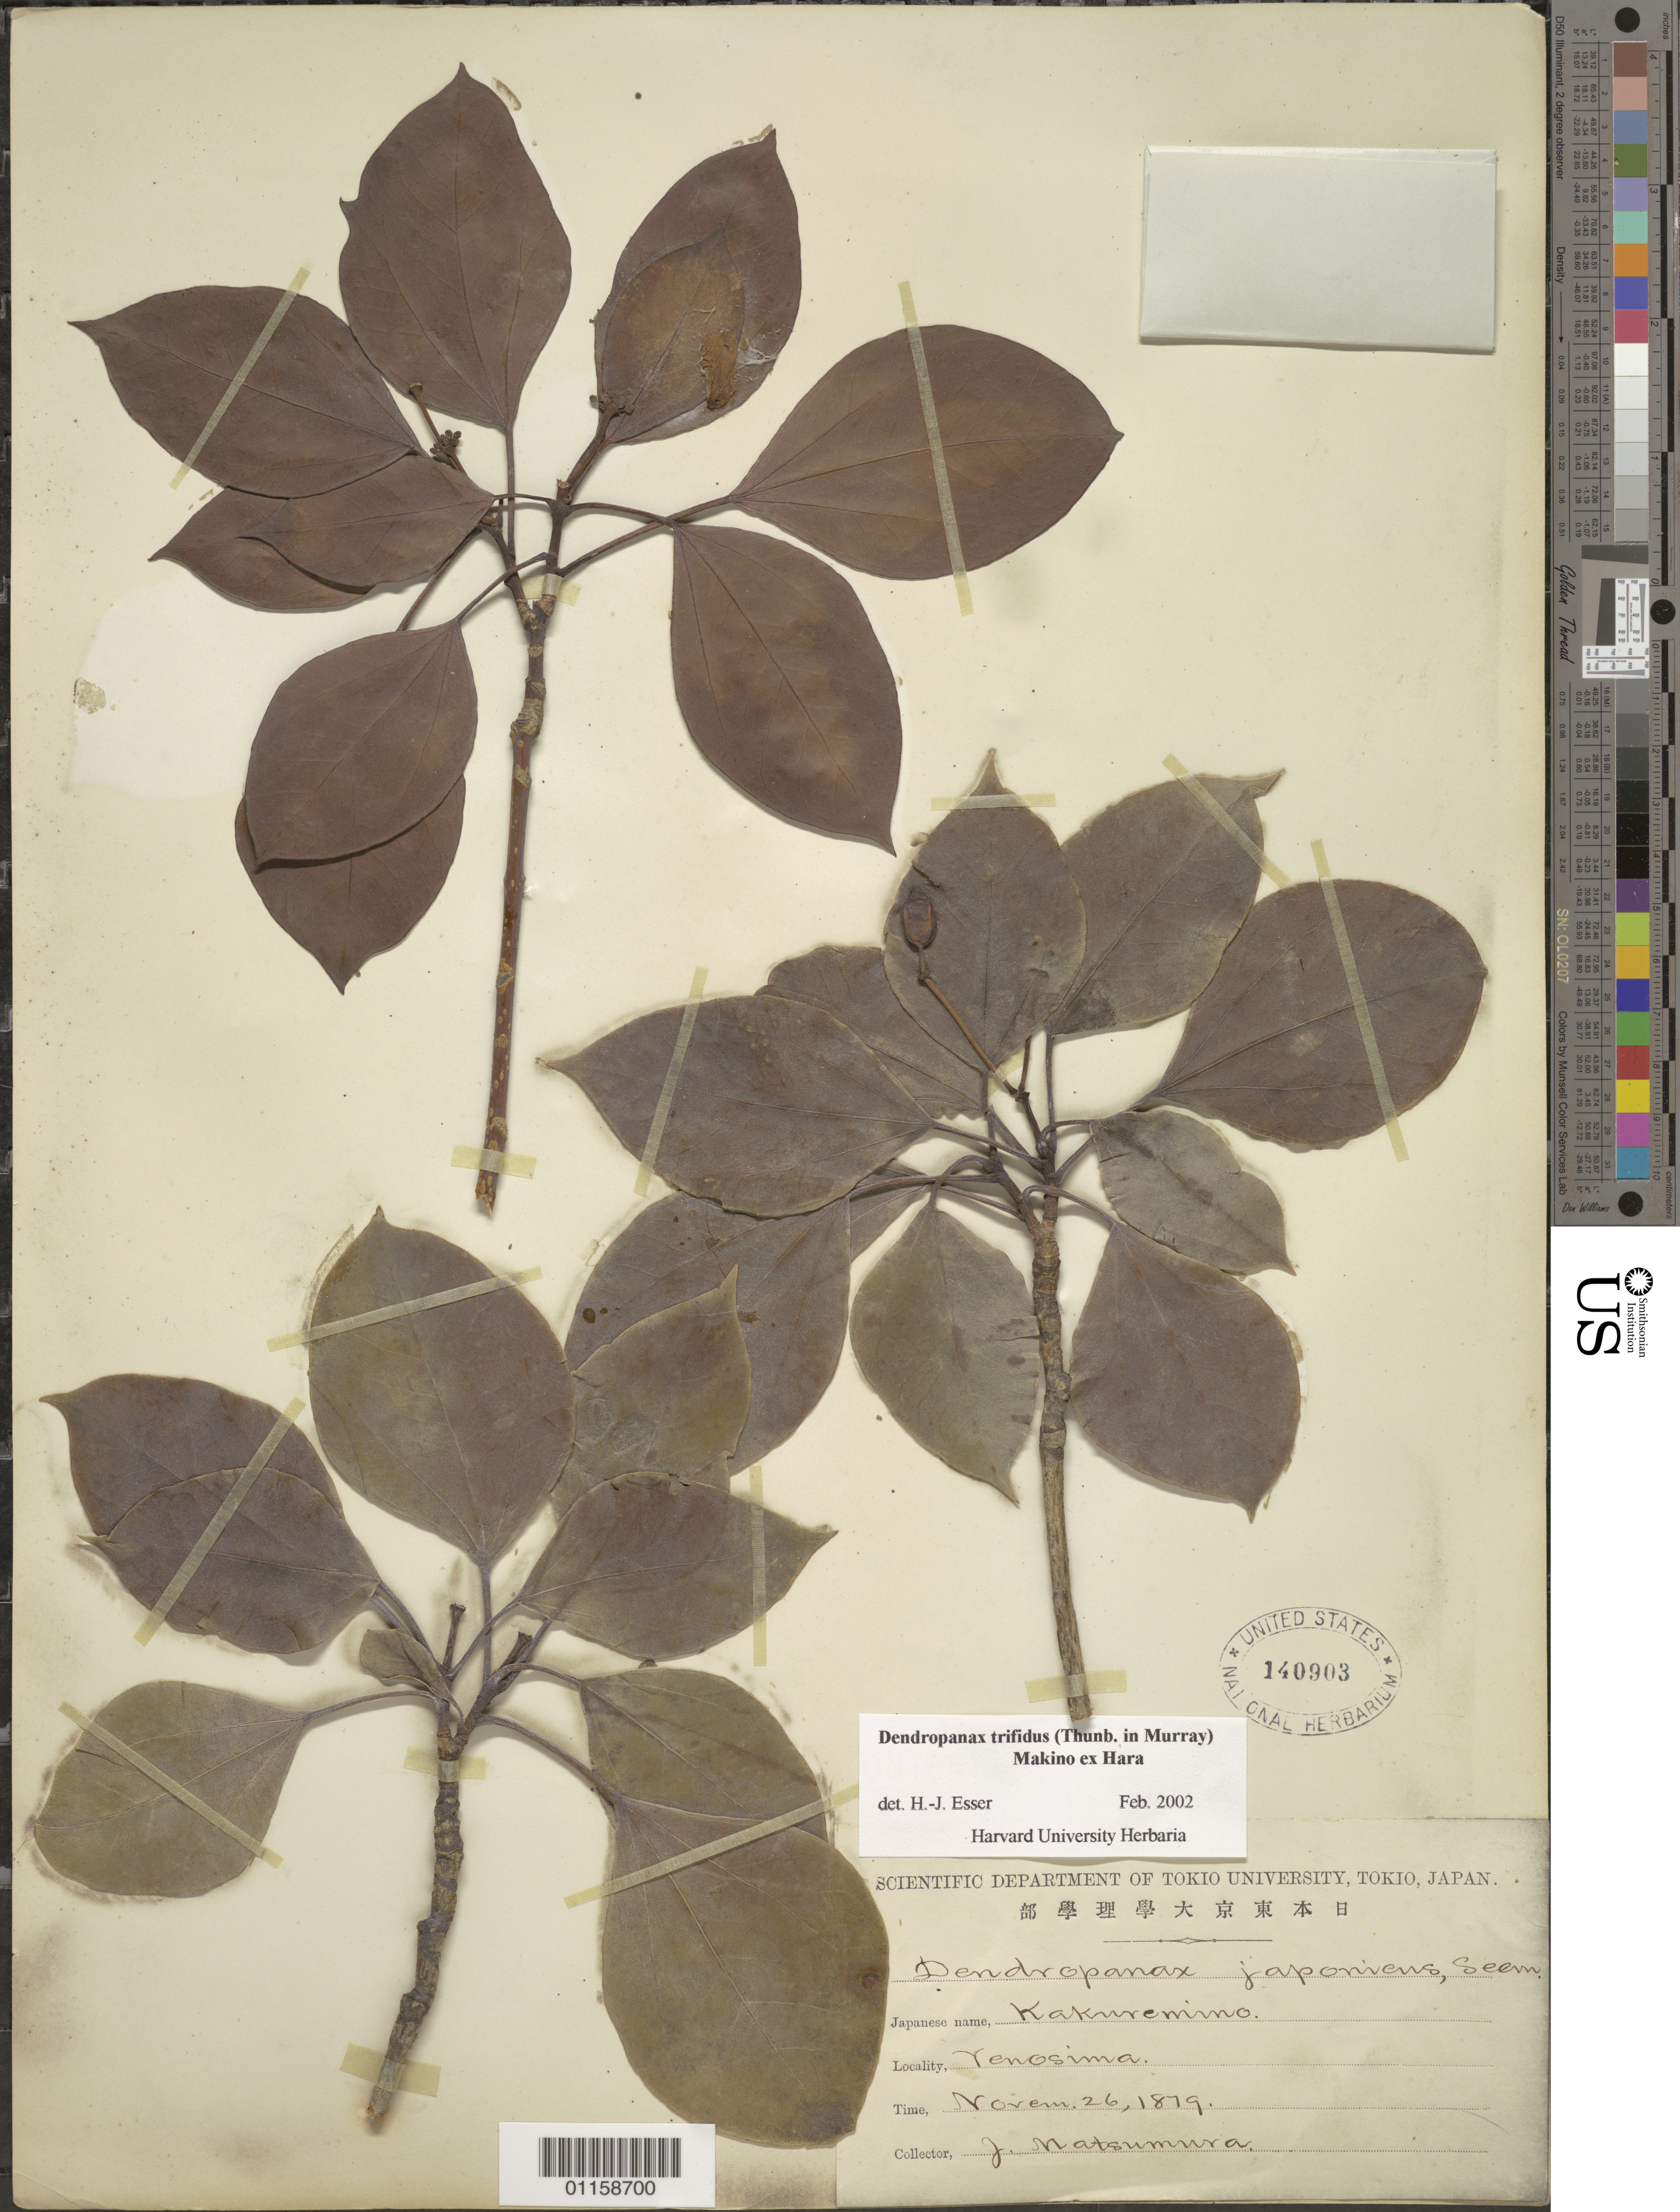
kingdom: Plantae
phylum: Tracheophyta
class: Magnoliopsida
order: Apiales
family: Araliaceae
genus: Dendropanax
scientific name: Dendropanax trifidus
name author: (Thunb.) Makino & Hara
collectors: J. Matsumura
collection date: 1879-11-26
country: Japan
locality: Yenosima.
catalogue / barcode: US 140903